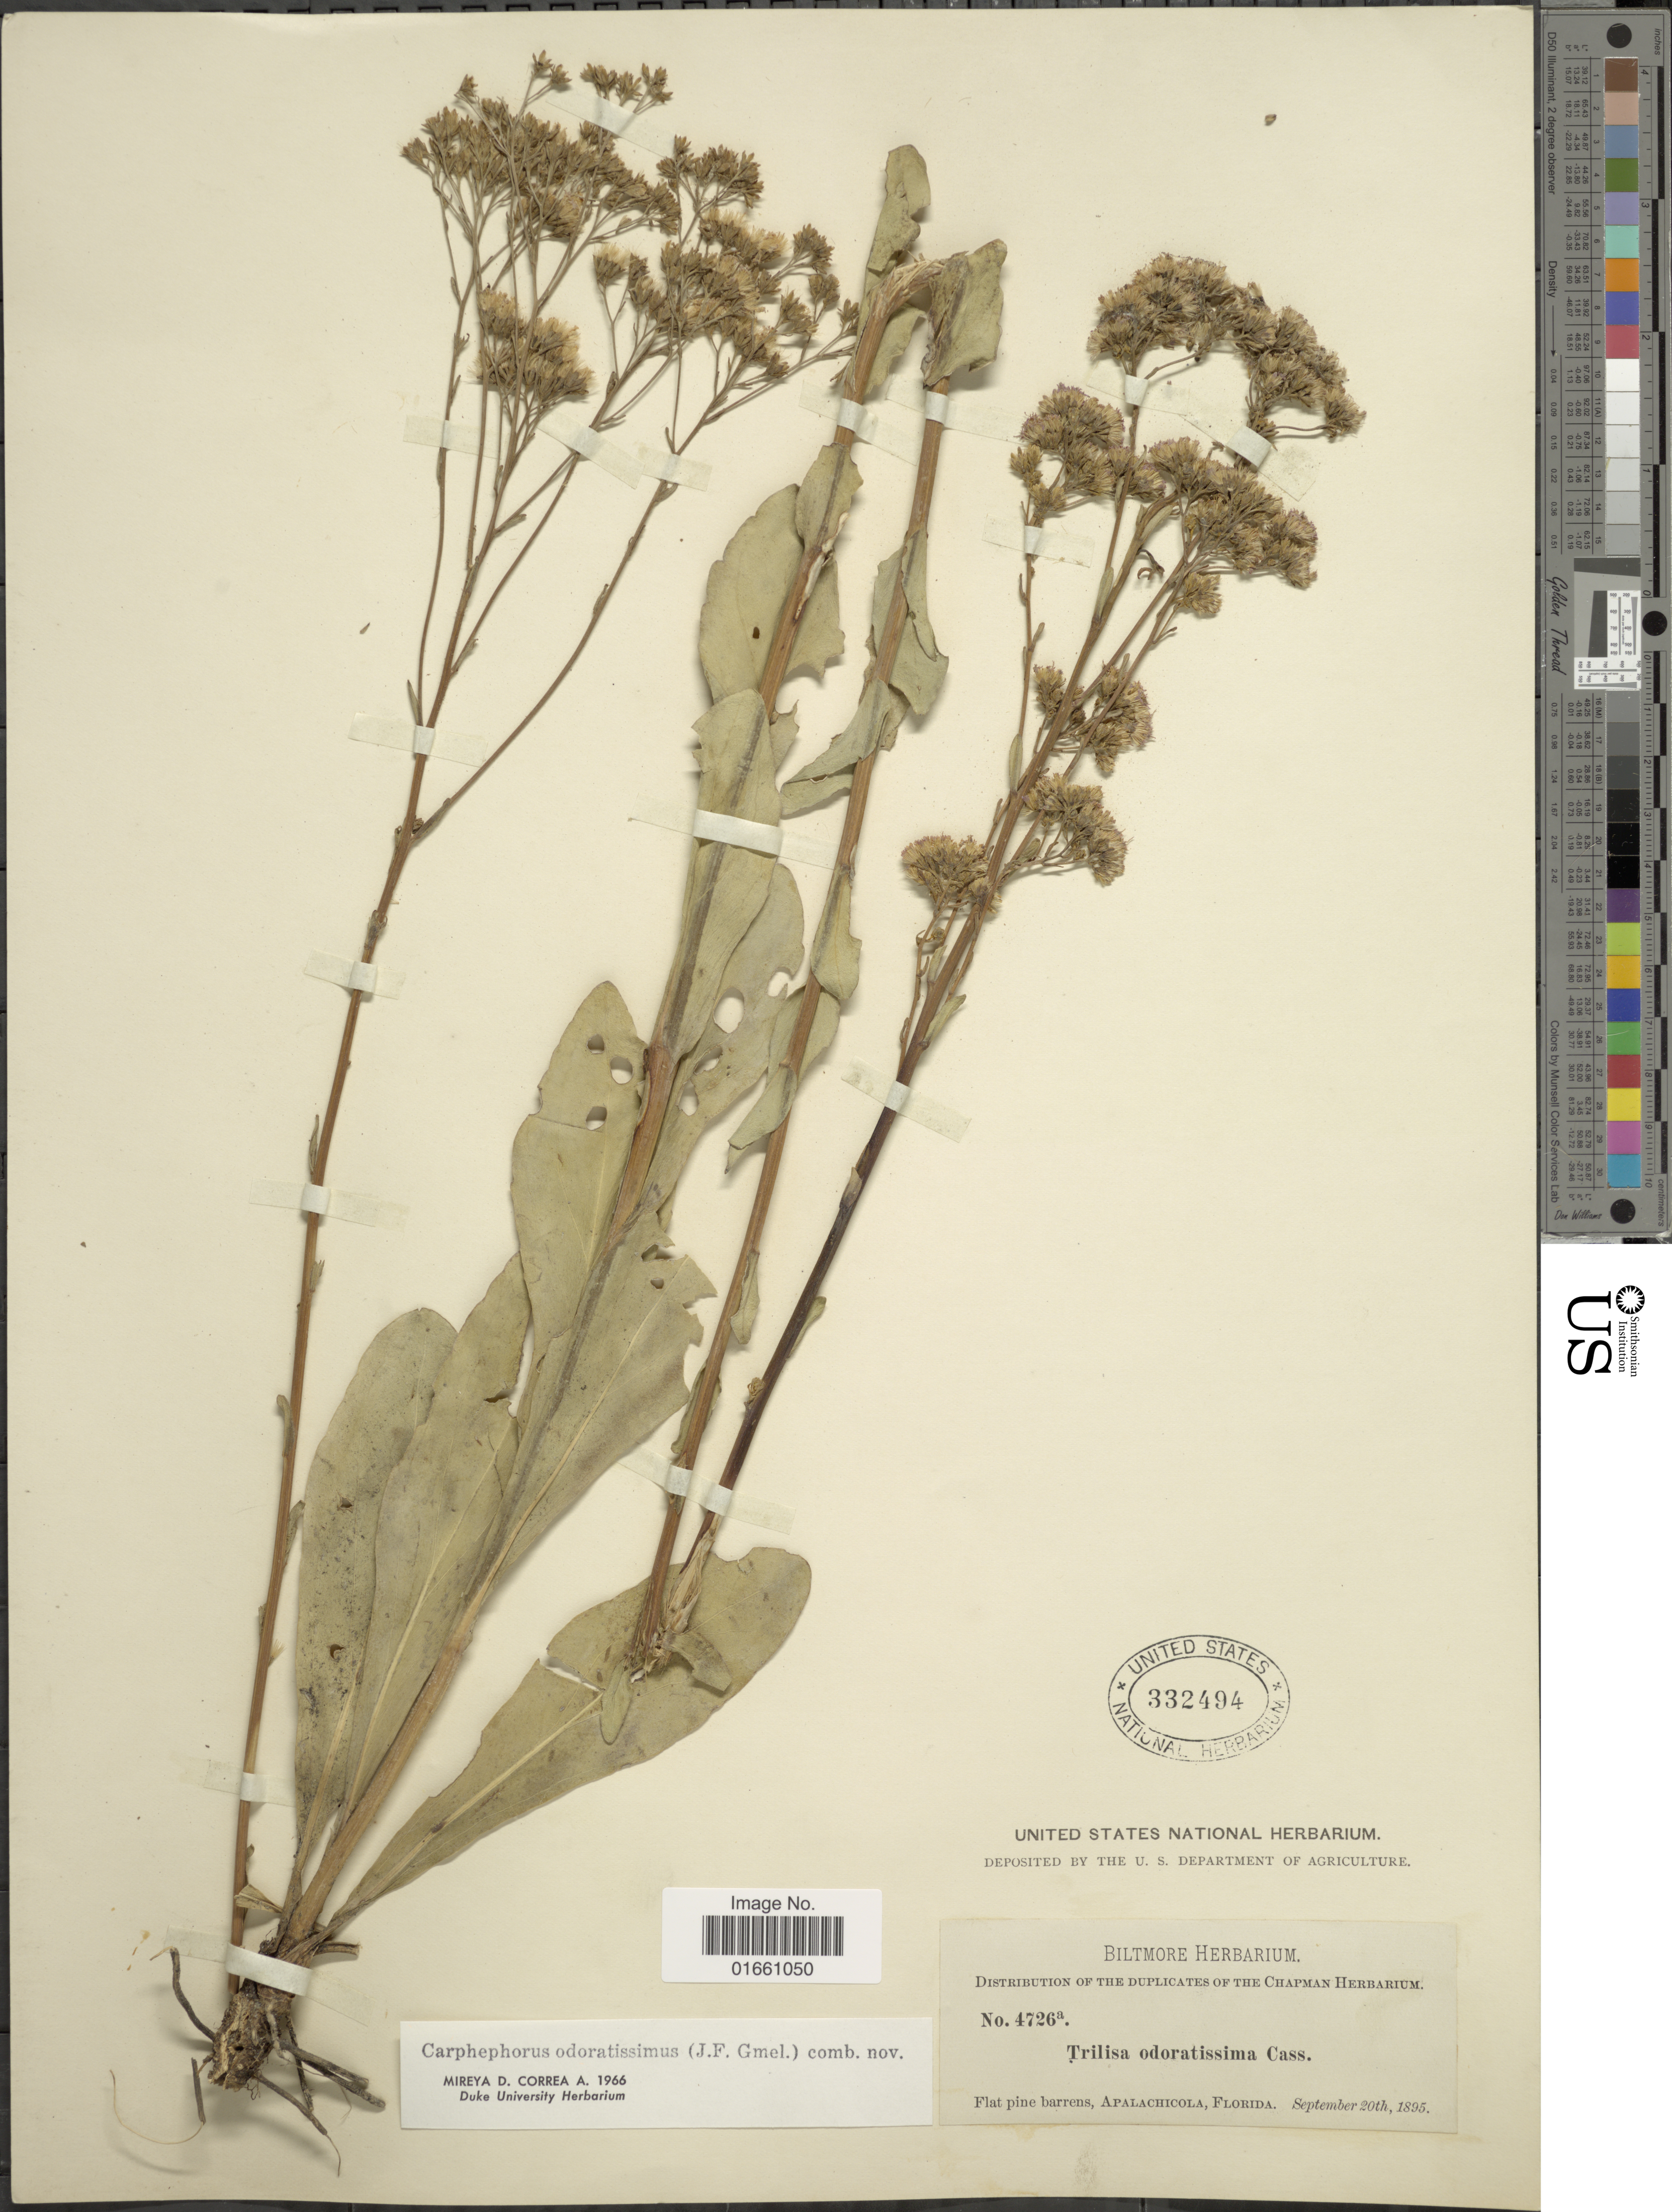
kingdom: Plantae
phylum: Tracheophyta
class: Magnoliopsida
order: Asterales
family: Asteraceae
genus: Trilisa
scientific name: Trilisa odoratissima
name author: (J.F. Gmel.) Cass.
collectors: ex herb. Biltmore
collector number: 4726a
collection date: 1895-09-20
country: United States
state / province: Florida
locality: Flat pine barrens, Apalachicola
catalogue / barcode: US 332494